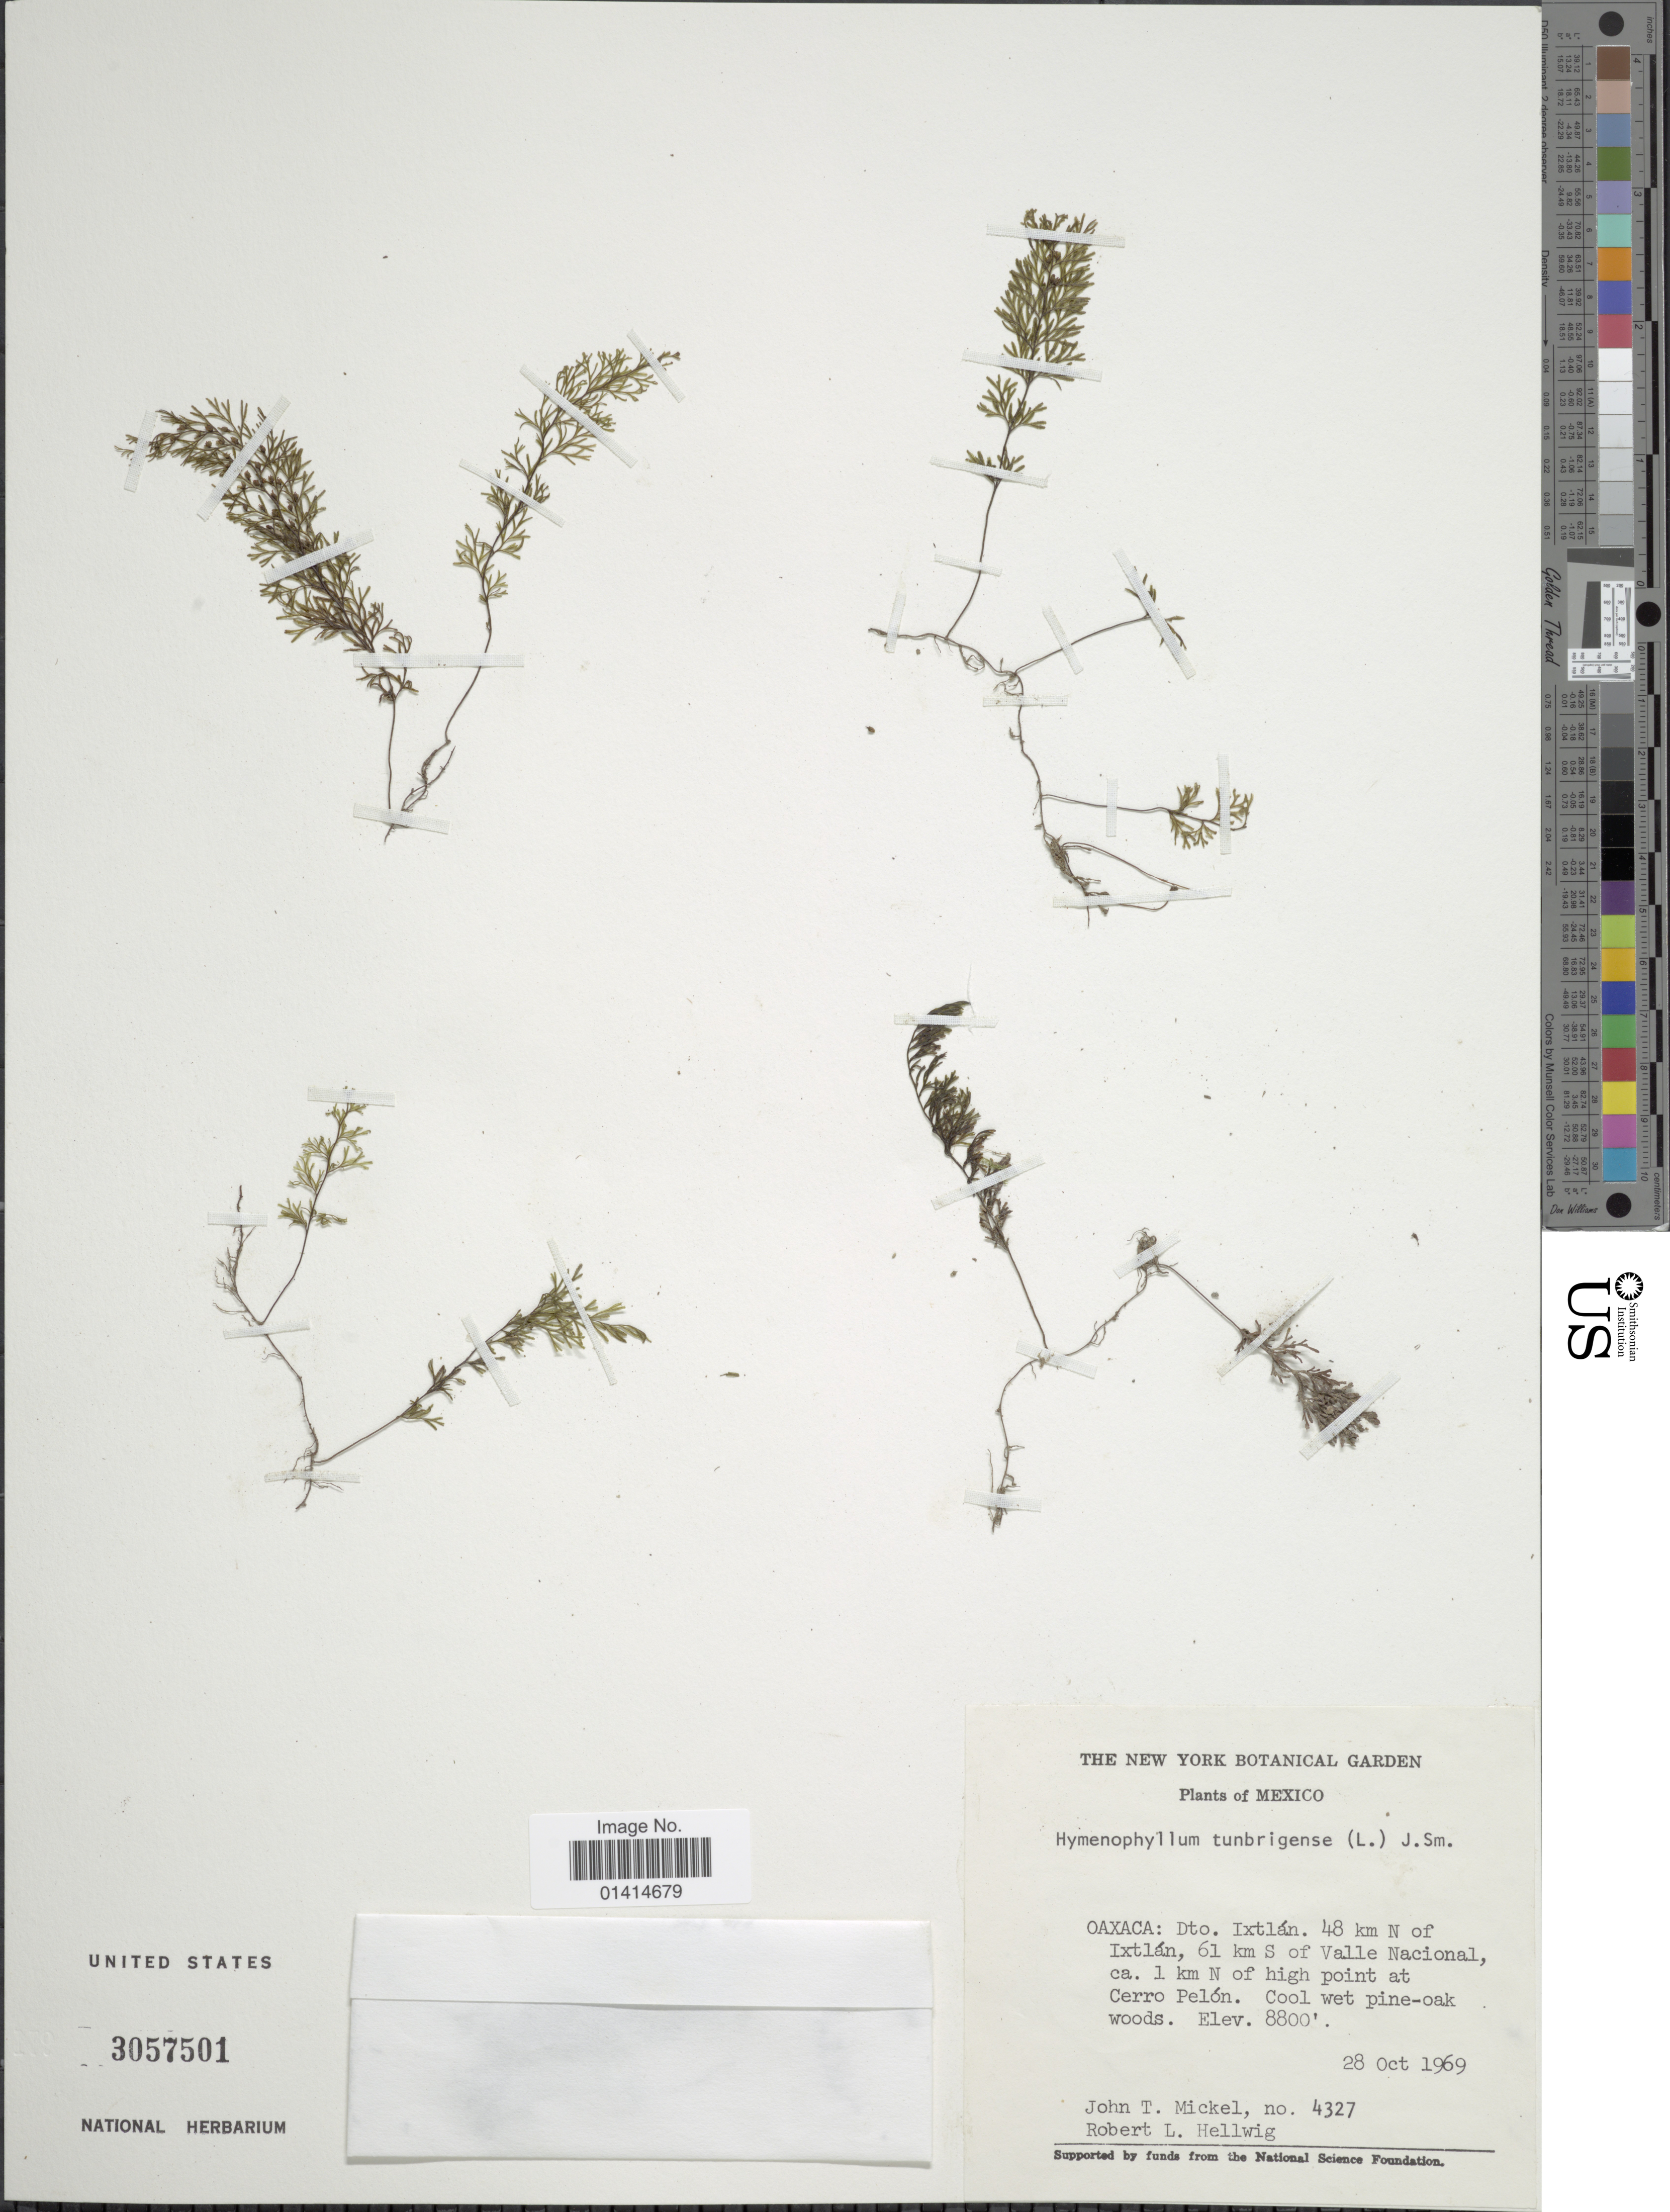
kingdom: Plantae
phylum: Tracheophyta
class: Polypodiopsida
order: Hymenophyllales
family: Hymenophyllaceae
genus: Hymenophyllum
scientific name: Hymenophyllum tunbrigense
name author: (L.) Small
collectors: J. T. Mickel & R. Hellwig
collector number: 4327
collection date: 1969-10-28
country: Mexico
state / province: Oaxaca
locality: Dto. Ixtlán. 48 km N of Ixtlán, 61 km S of Valle Nacional, ca 1 km N of high point at Cerro Pelón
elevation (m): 2682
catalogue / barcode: US 3057501